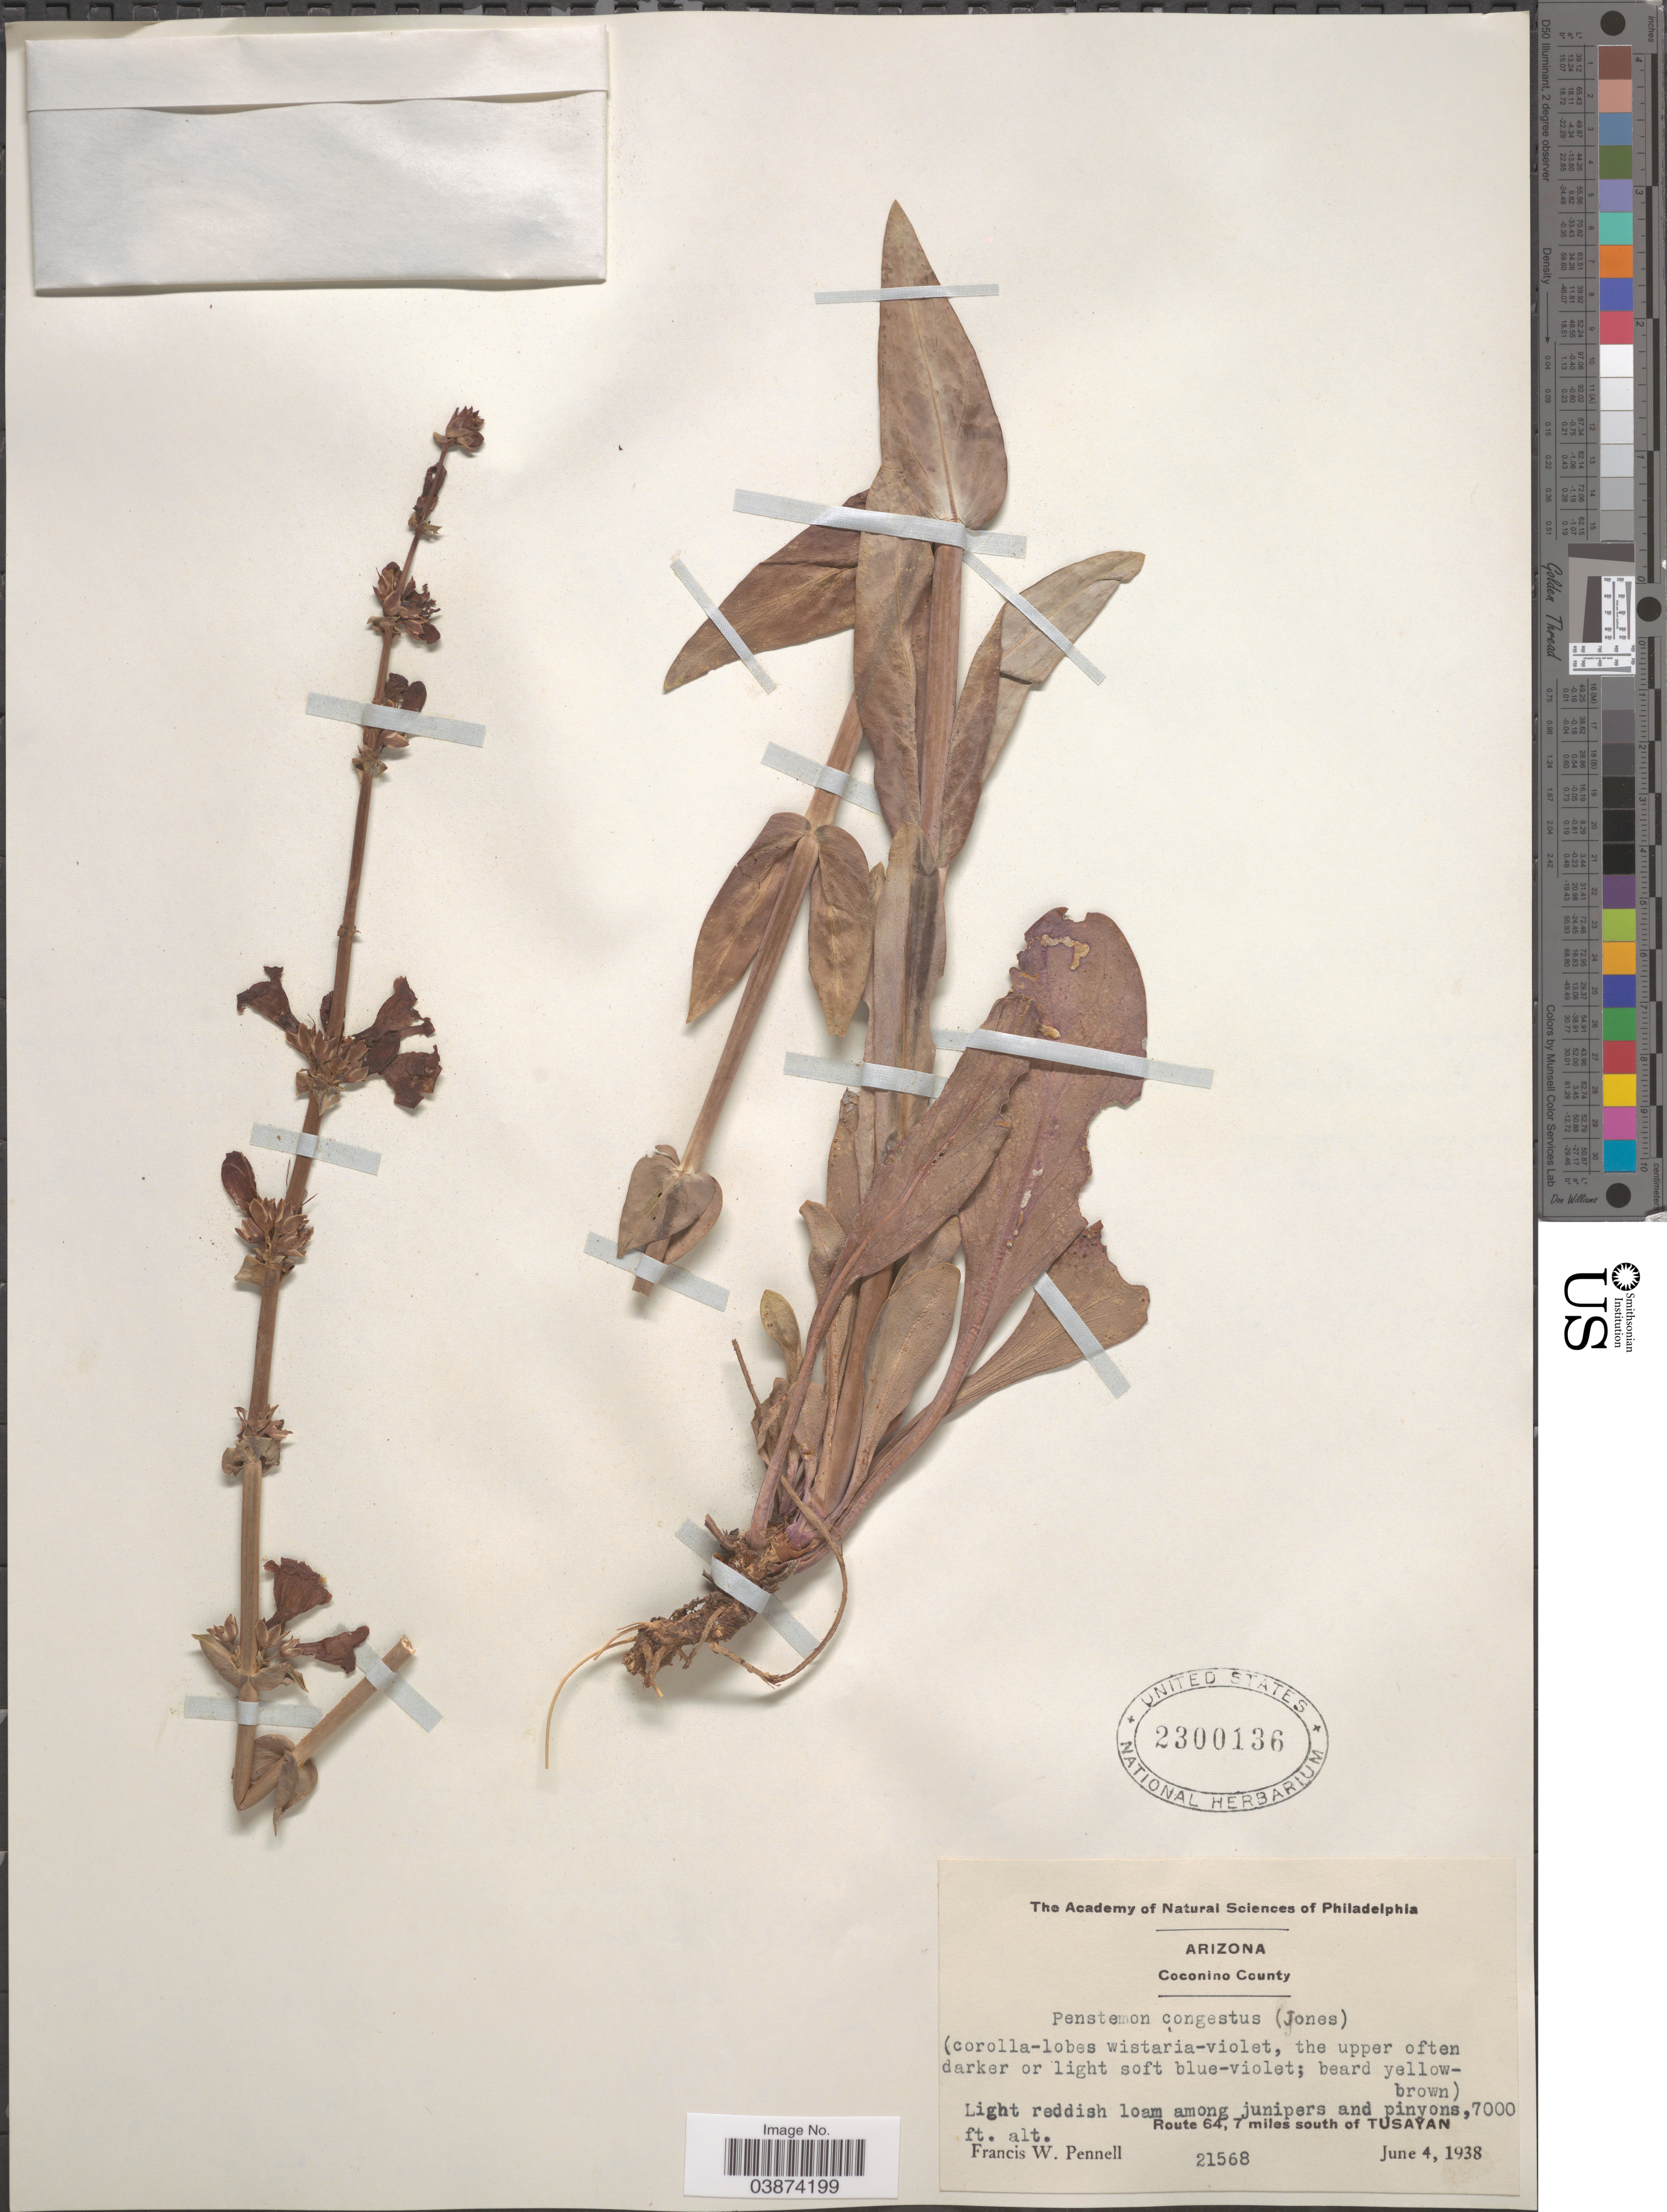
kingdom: Plantae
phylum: Tracheophyta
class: Magnoliopsida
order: Lamiales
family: Plantaginaceae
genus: Penstemon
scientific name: Penstemon congestus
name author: (M.E. Jones) Pennell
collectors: F. W. Pennell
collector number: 21568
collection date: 1938-06-04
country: United States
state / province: Arizona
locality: Coconino County. Route 64, 7 miles south of Tusayan.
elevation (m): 2134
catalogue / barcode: US 2300136